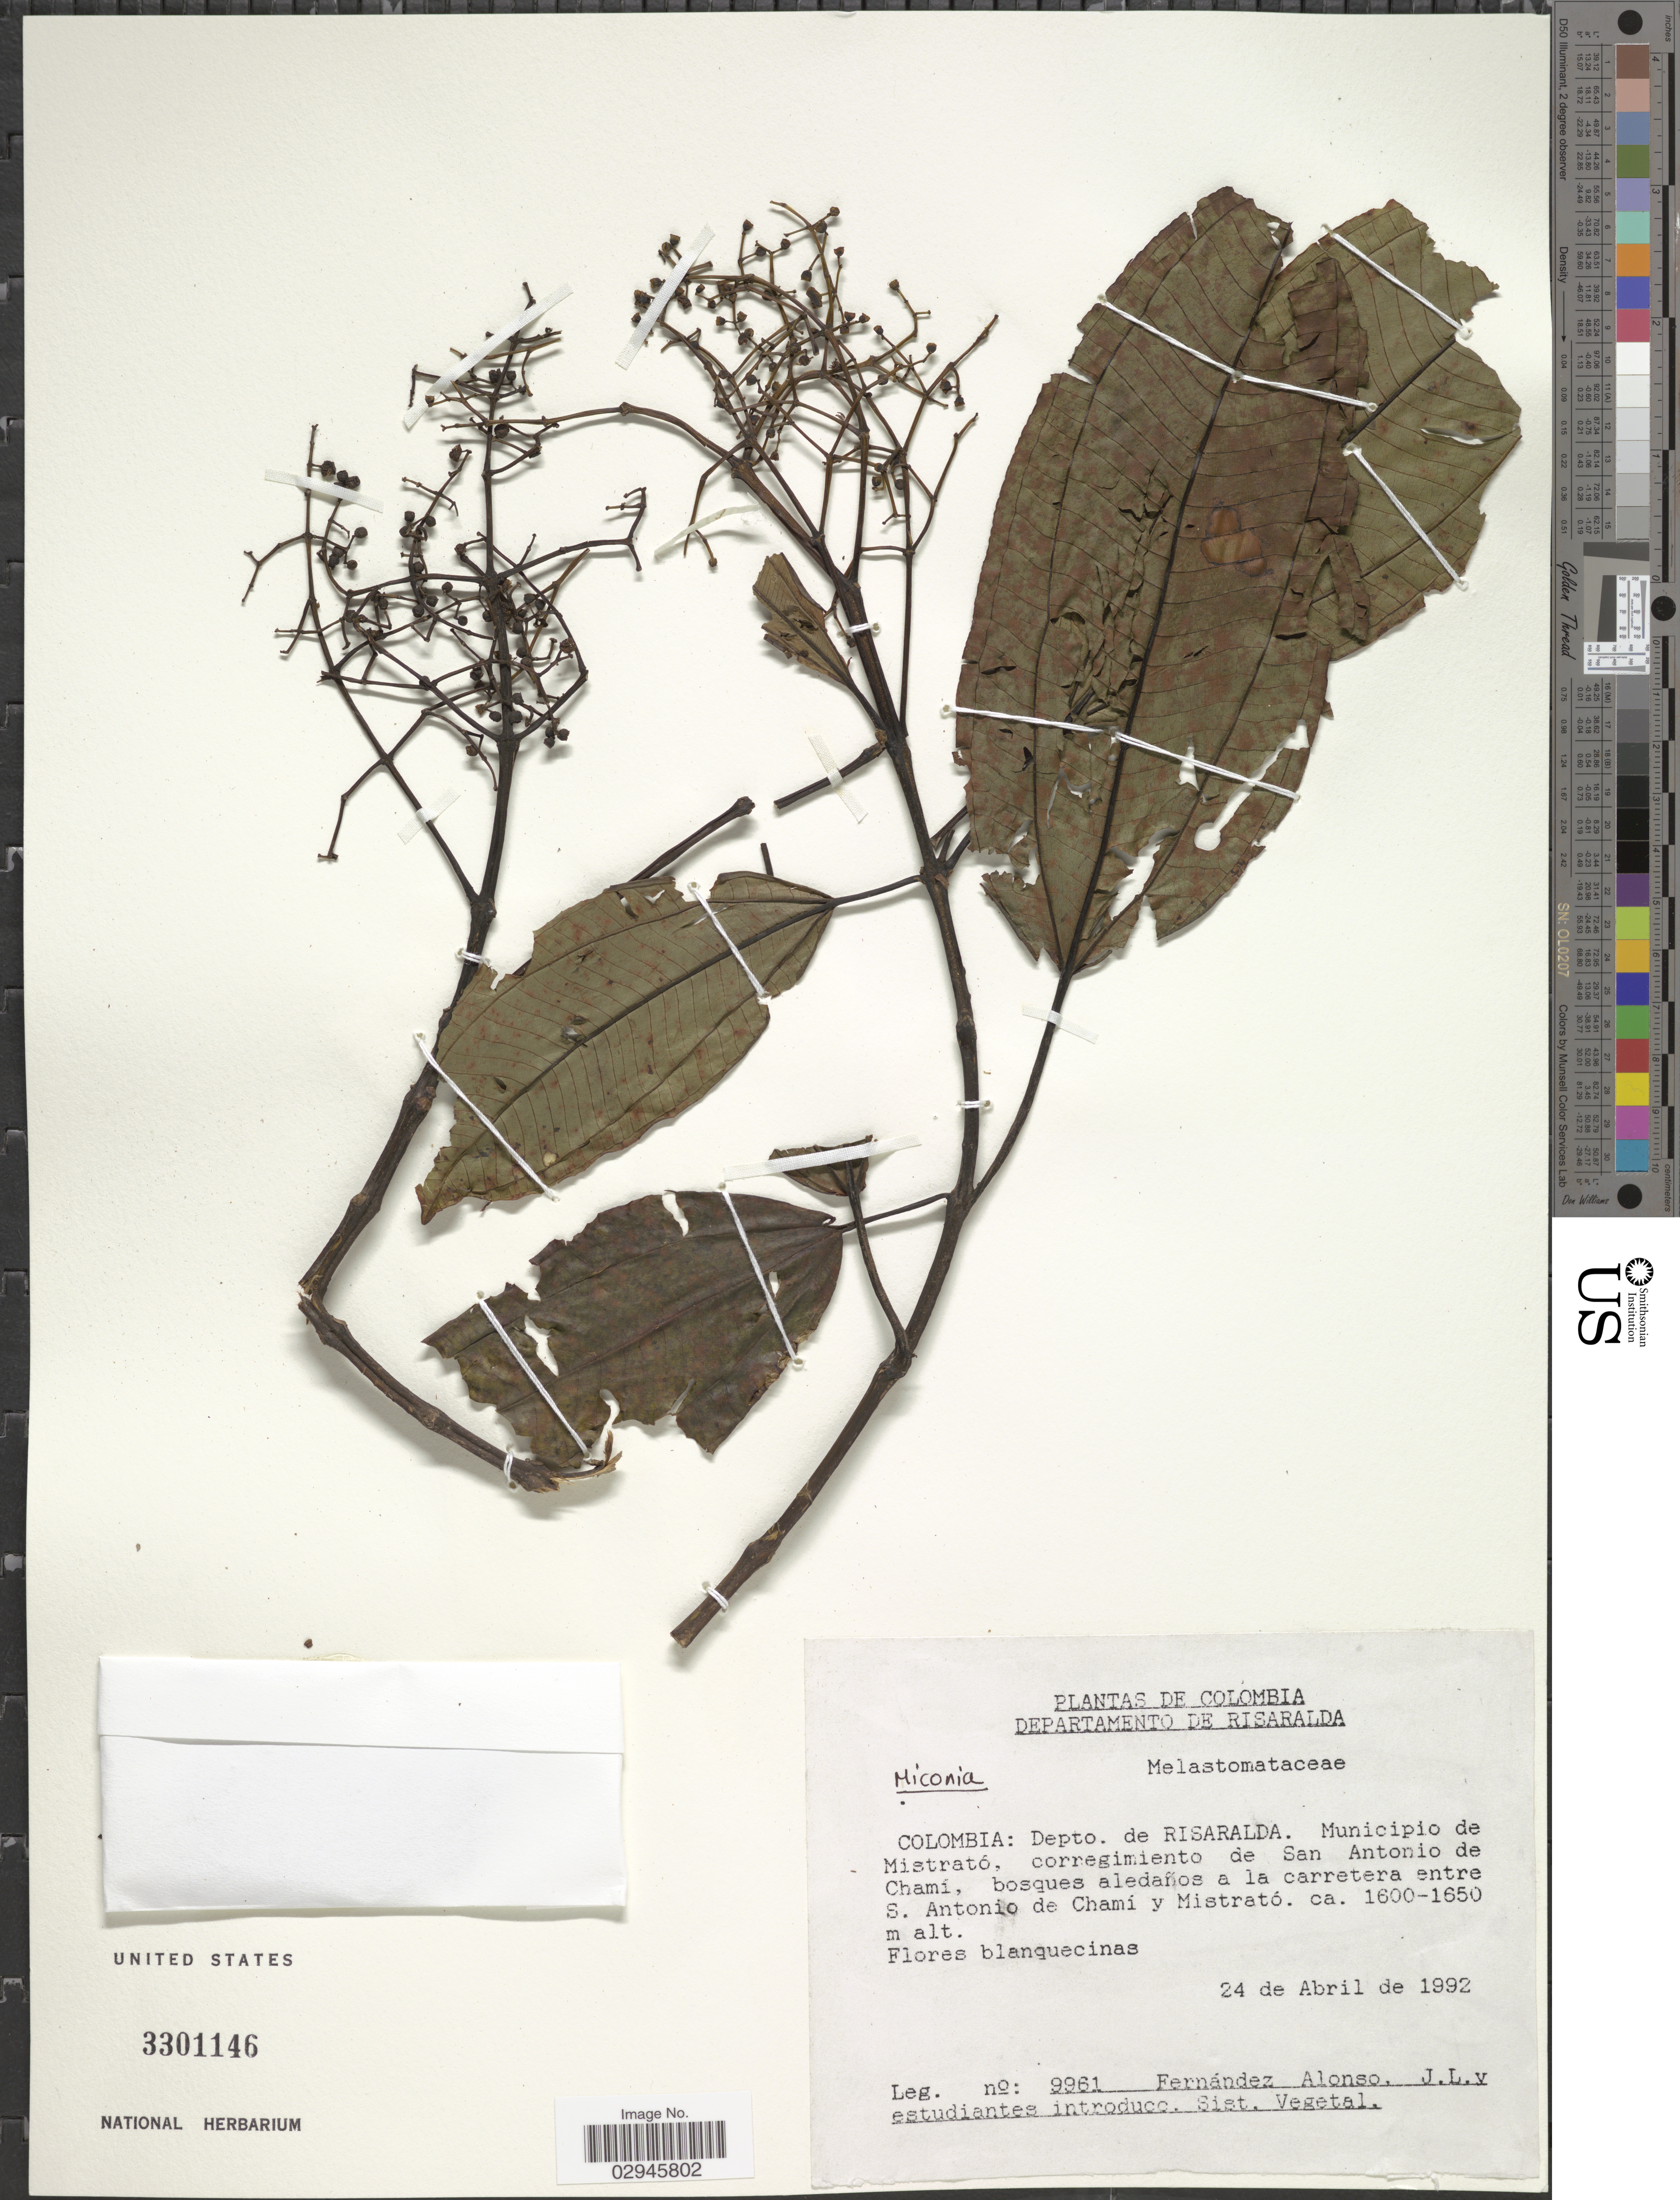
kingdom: Plantae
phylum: Tracheophyta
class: Magnoliopsida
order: Myrtales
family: Melastomataceae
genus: Miconia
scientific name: Miconia sp.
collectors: F. Alonso & J. L. v estudiantes introducc. Sist. Vegetal.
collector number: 9961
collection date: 1992-04-24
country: Colombia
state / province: Risaralda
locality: Depto. de Risaralda. Municipio de Mistrató, corregimiento de San Antonio de Chamí, bosques aledaños a la carretera entre S. Antonio de Chamí y Mistrató.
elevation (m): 1600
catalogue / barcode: US 3301146